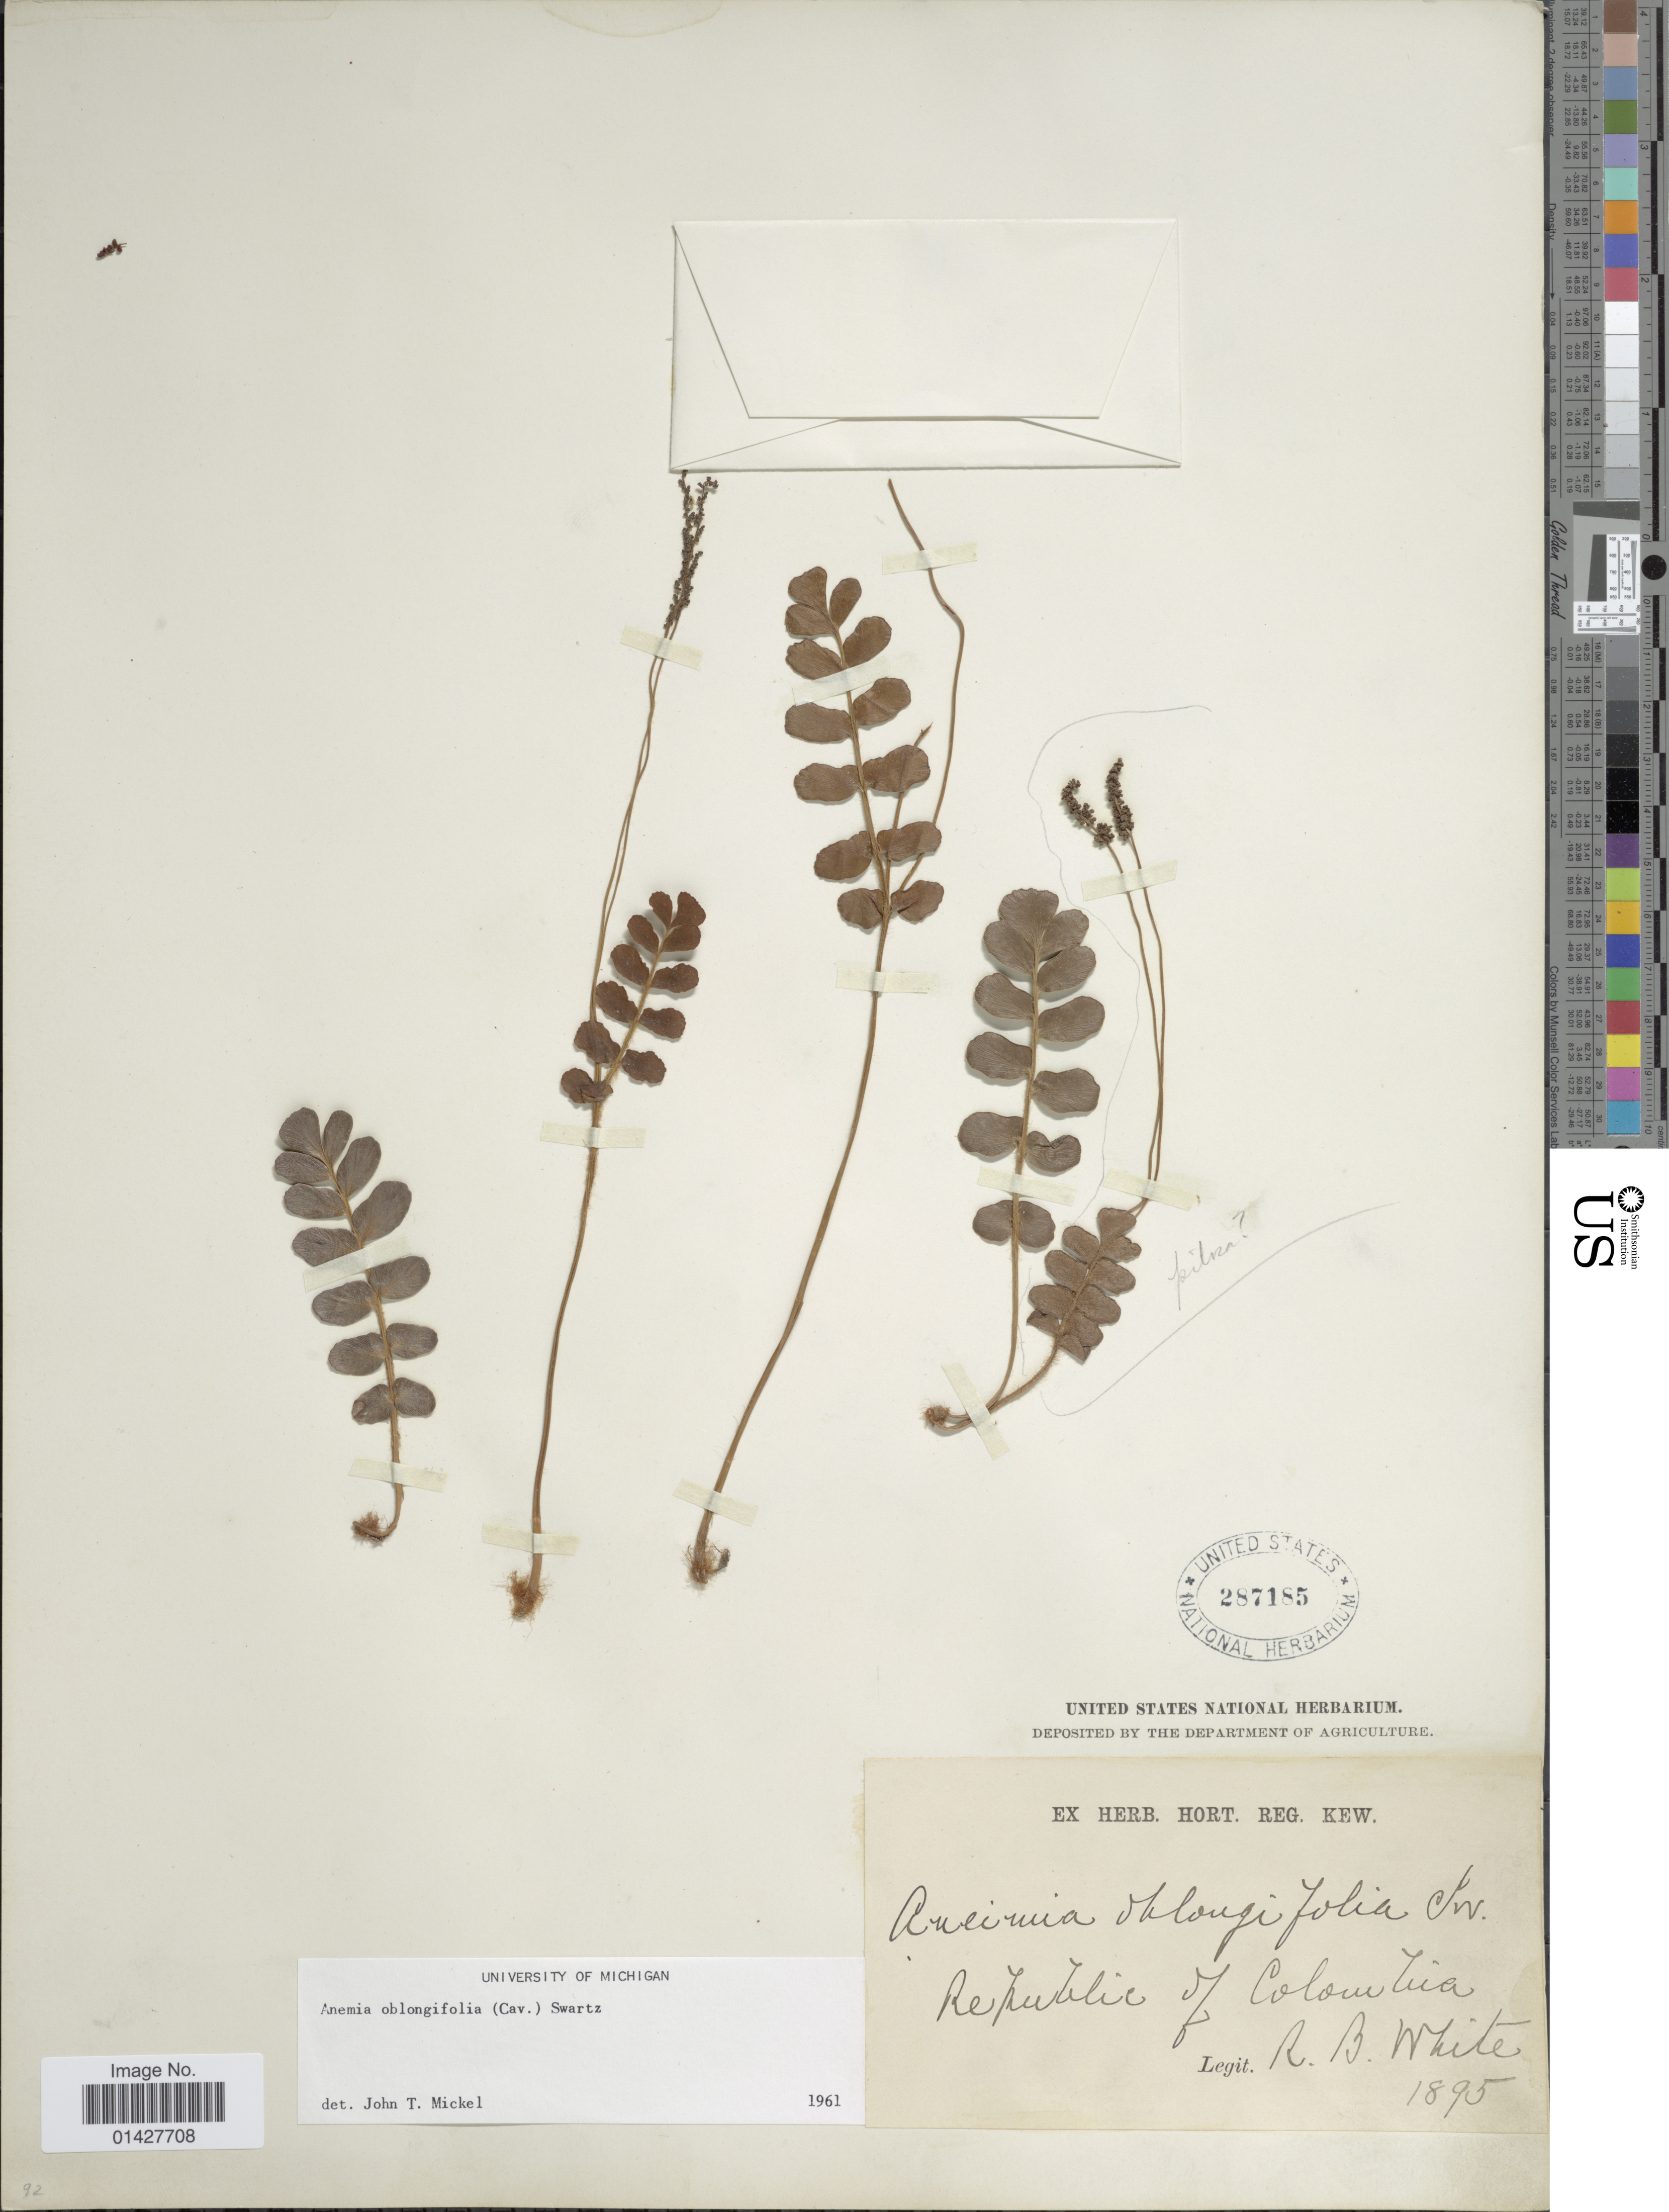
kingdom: Plantae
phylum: Tracheophyta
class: Polypodiopsida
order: Schizaeales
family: Anemiaceae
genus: Anemia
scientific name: Anemia oblongifolia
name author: (Cav.) Sw.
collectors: R. B. White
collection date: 1895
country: Colombia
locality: Republic of Colombia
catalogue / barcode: US 287185